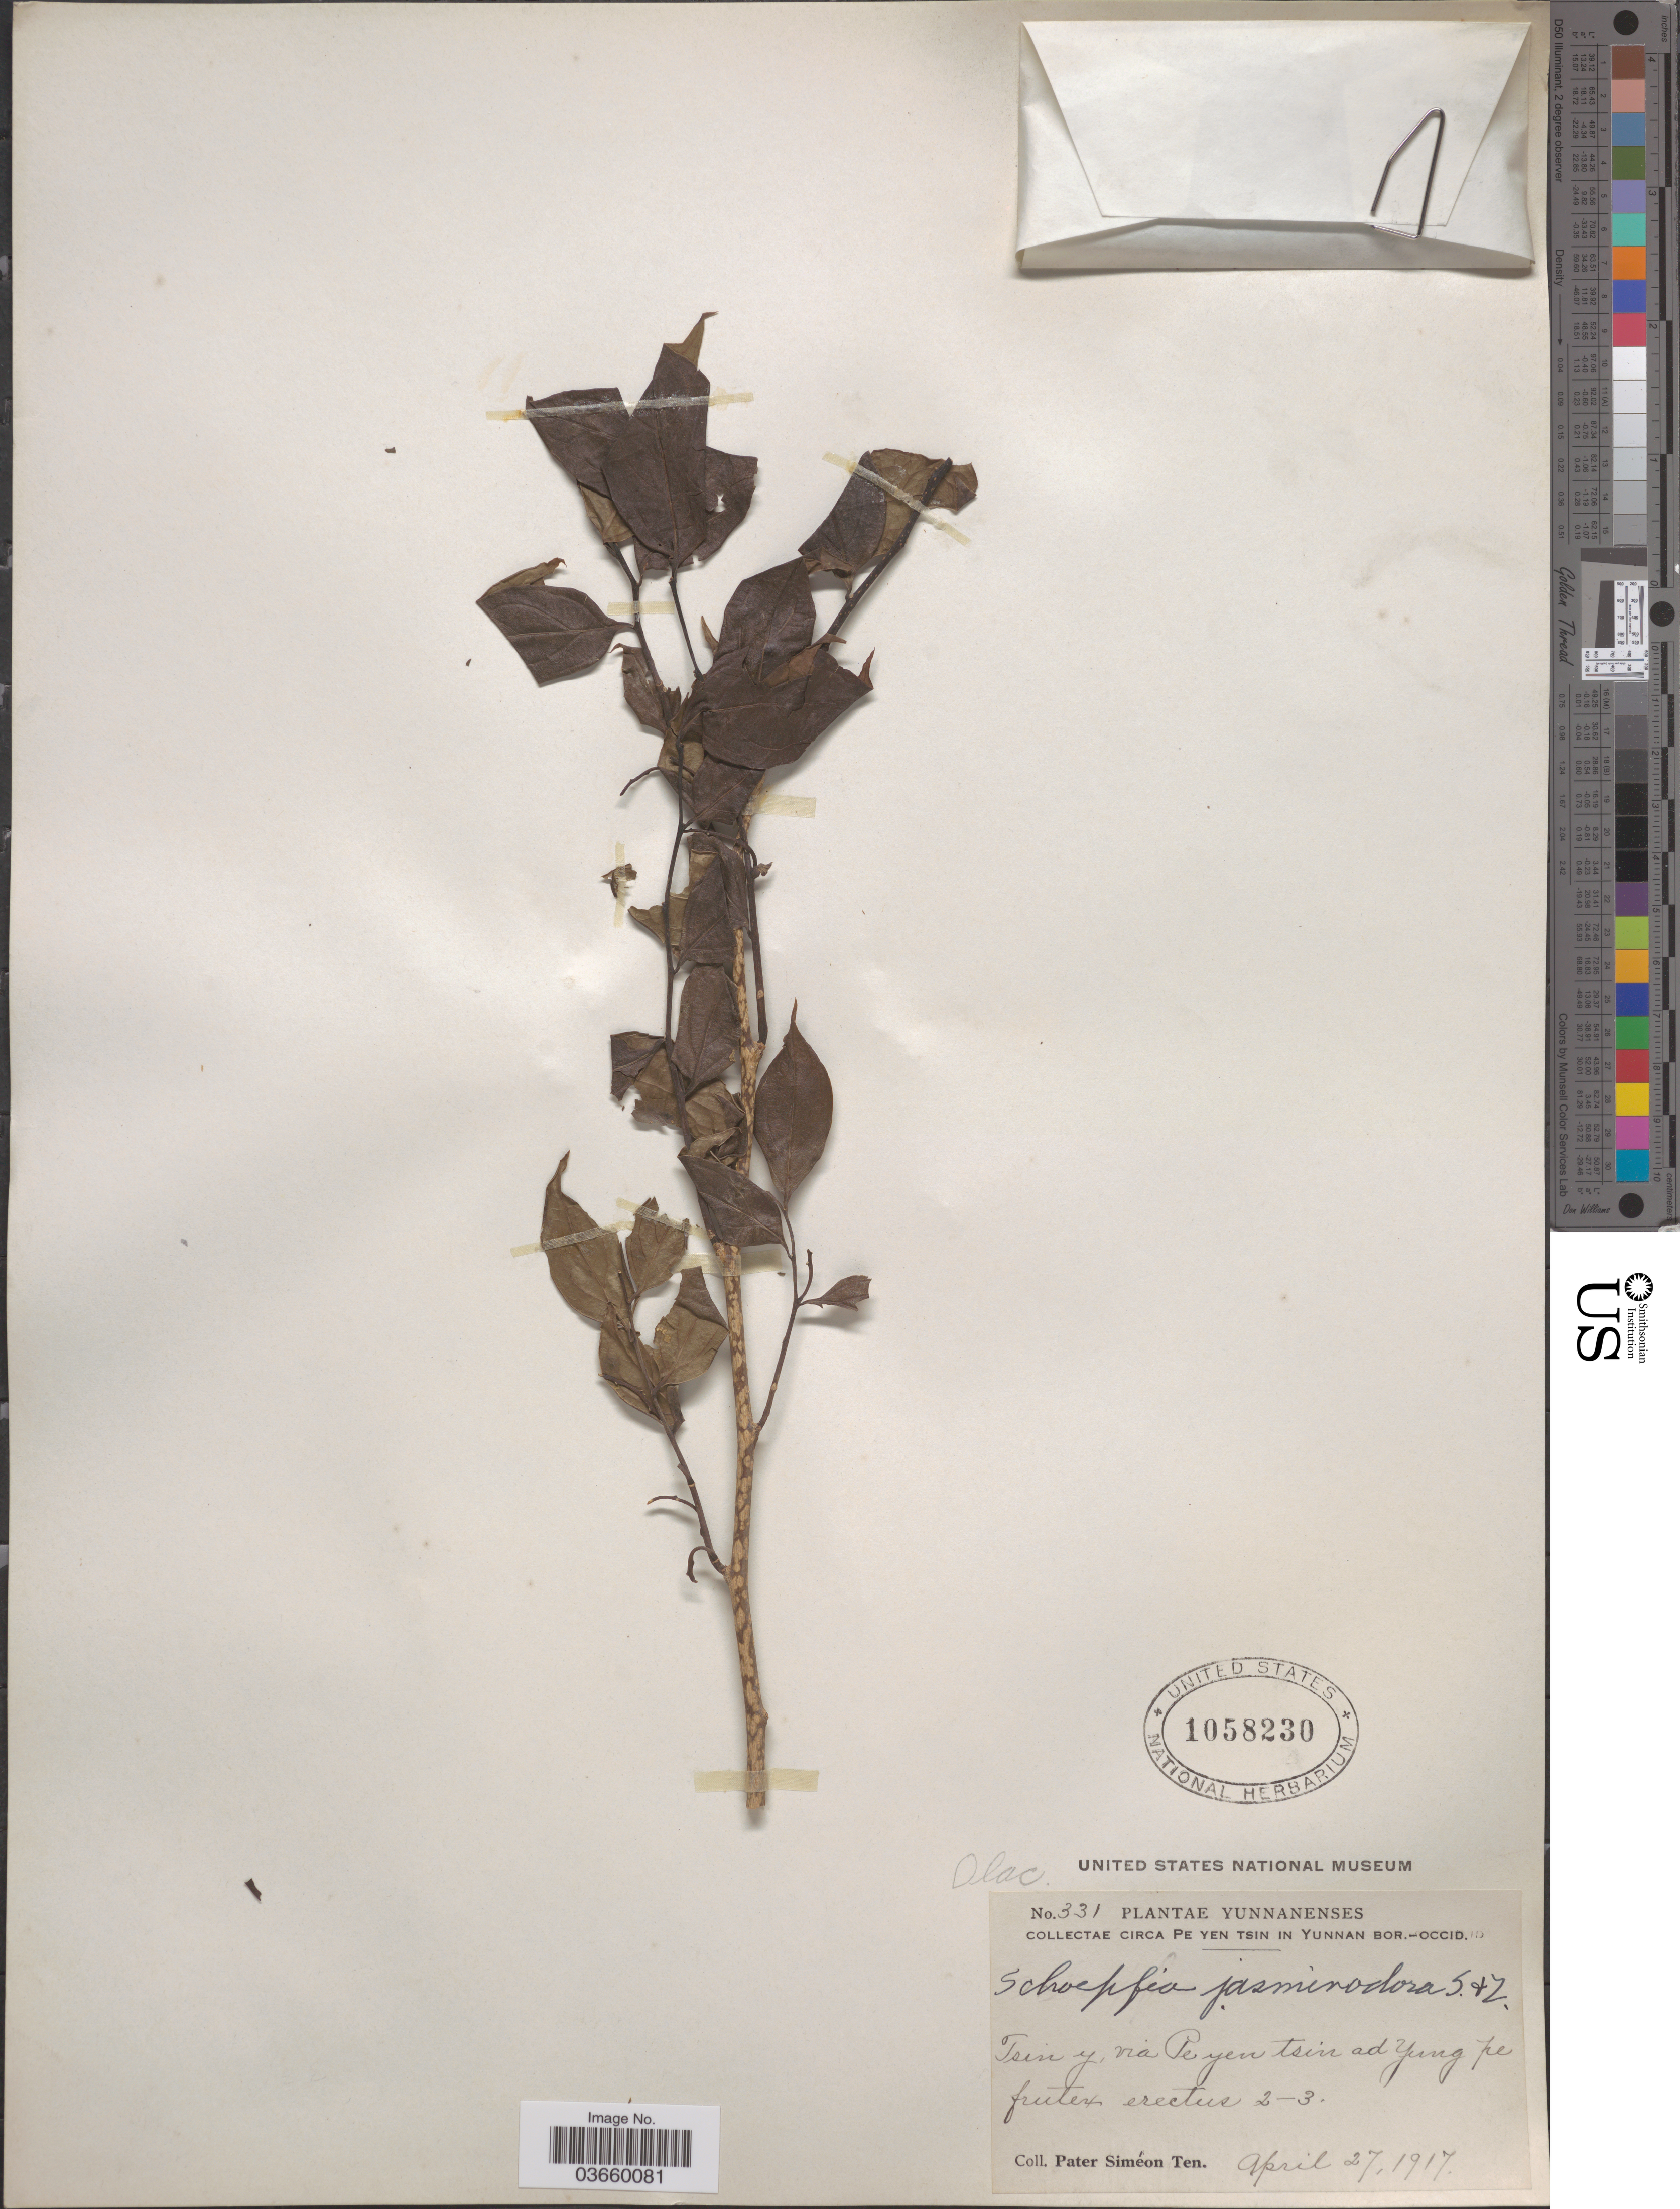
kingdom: Plantae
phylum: Tracheophyta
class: Magnoliopsida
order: Santalales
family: Schoepfiaceae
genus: Schoepfia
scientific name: Schoepfia jasminodora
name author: Zucc. & Siebold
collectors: P. S. Ten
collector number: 331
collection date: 1917-04-27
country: China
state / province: Yunnan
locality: Circa Pe Yen Tsin in Yunnan Bor.-Occid. Tsin y via Pe yen tsin ad Yung pe.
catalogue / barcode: US 1058230